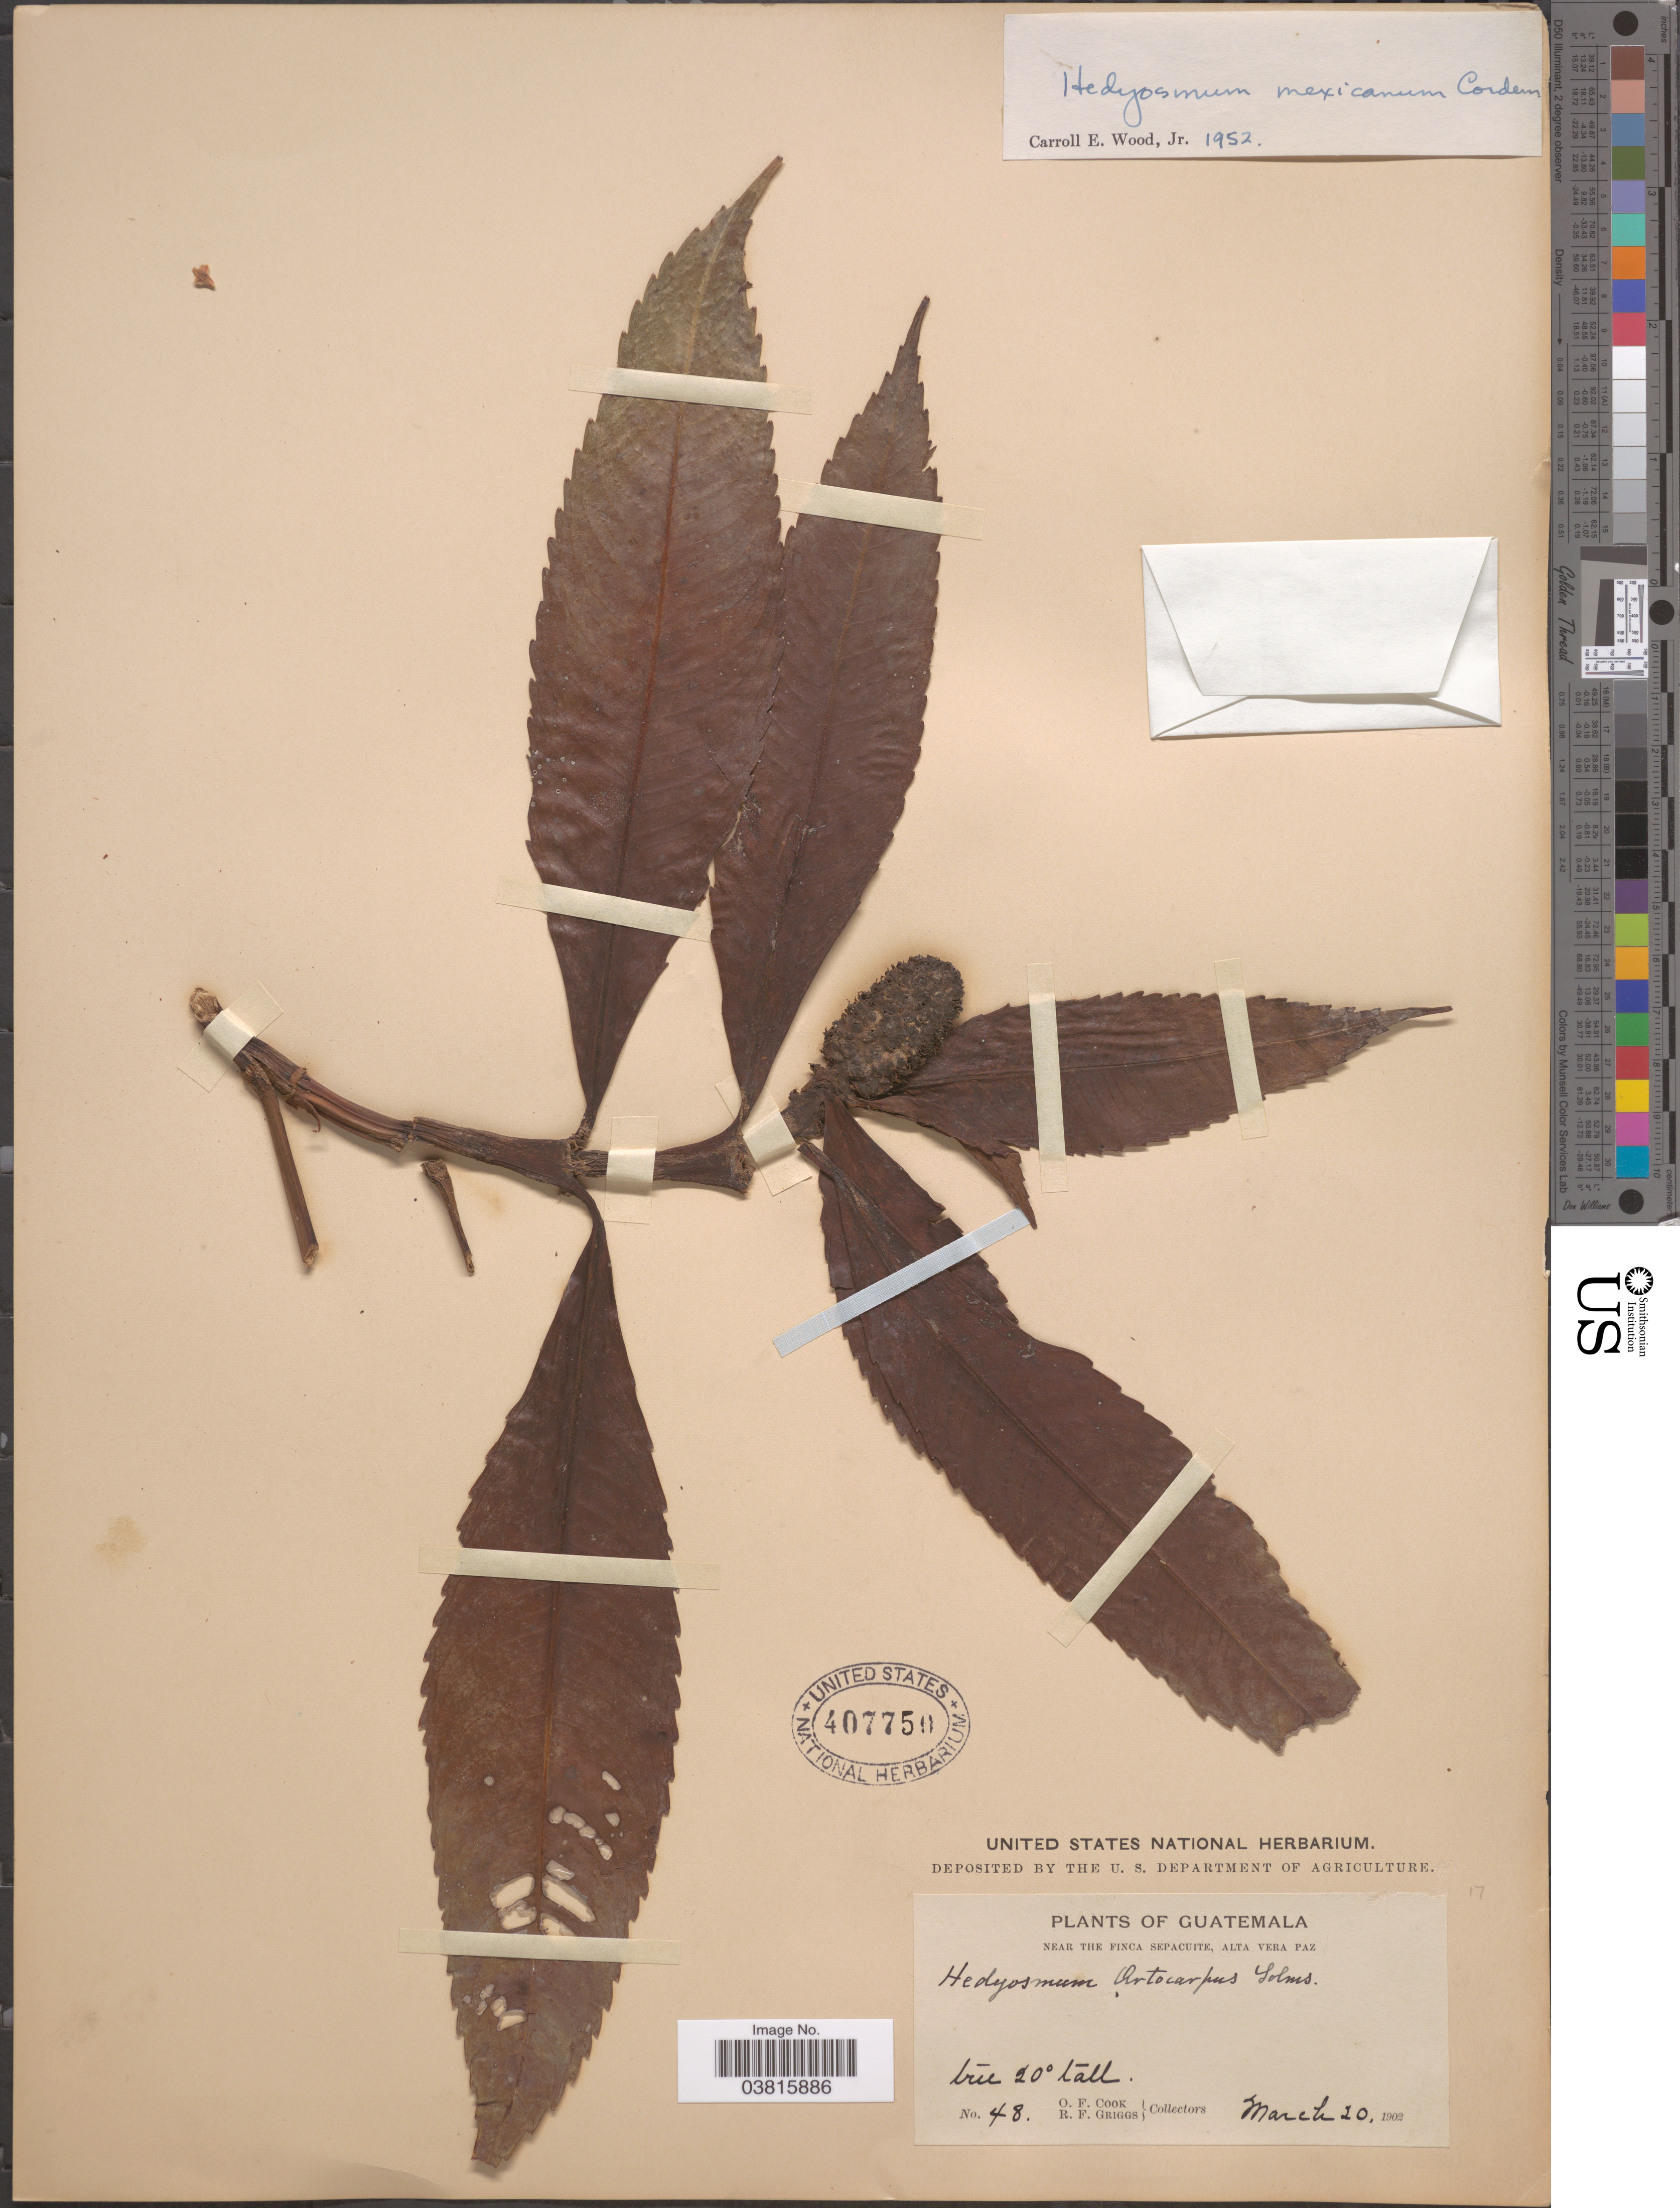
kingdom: Plantae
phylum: Tracheophyta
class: Magnoliopsida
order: Chloranthales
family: Chloranthaceae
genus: Hedyosmum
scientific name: Hedyosmum artocarpus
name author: Solms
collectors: O. F. Cook & R. F. Griggs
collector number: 48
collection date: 1902-03-20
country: Guatemala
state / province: Alta Verapaz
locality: Near the Finca Sepacuite.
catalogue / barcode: US 407750